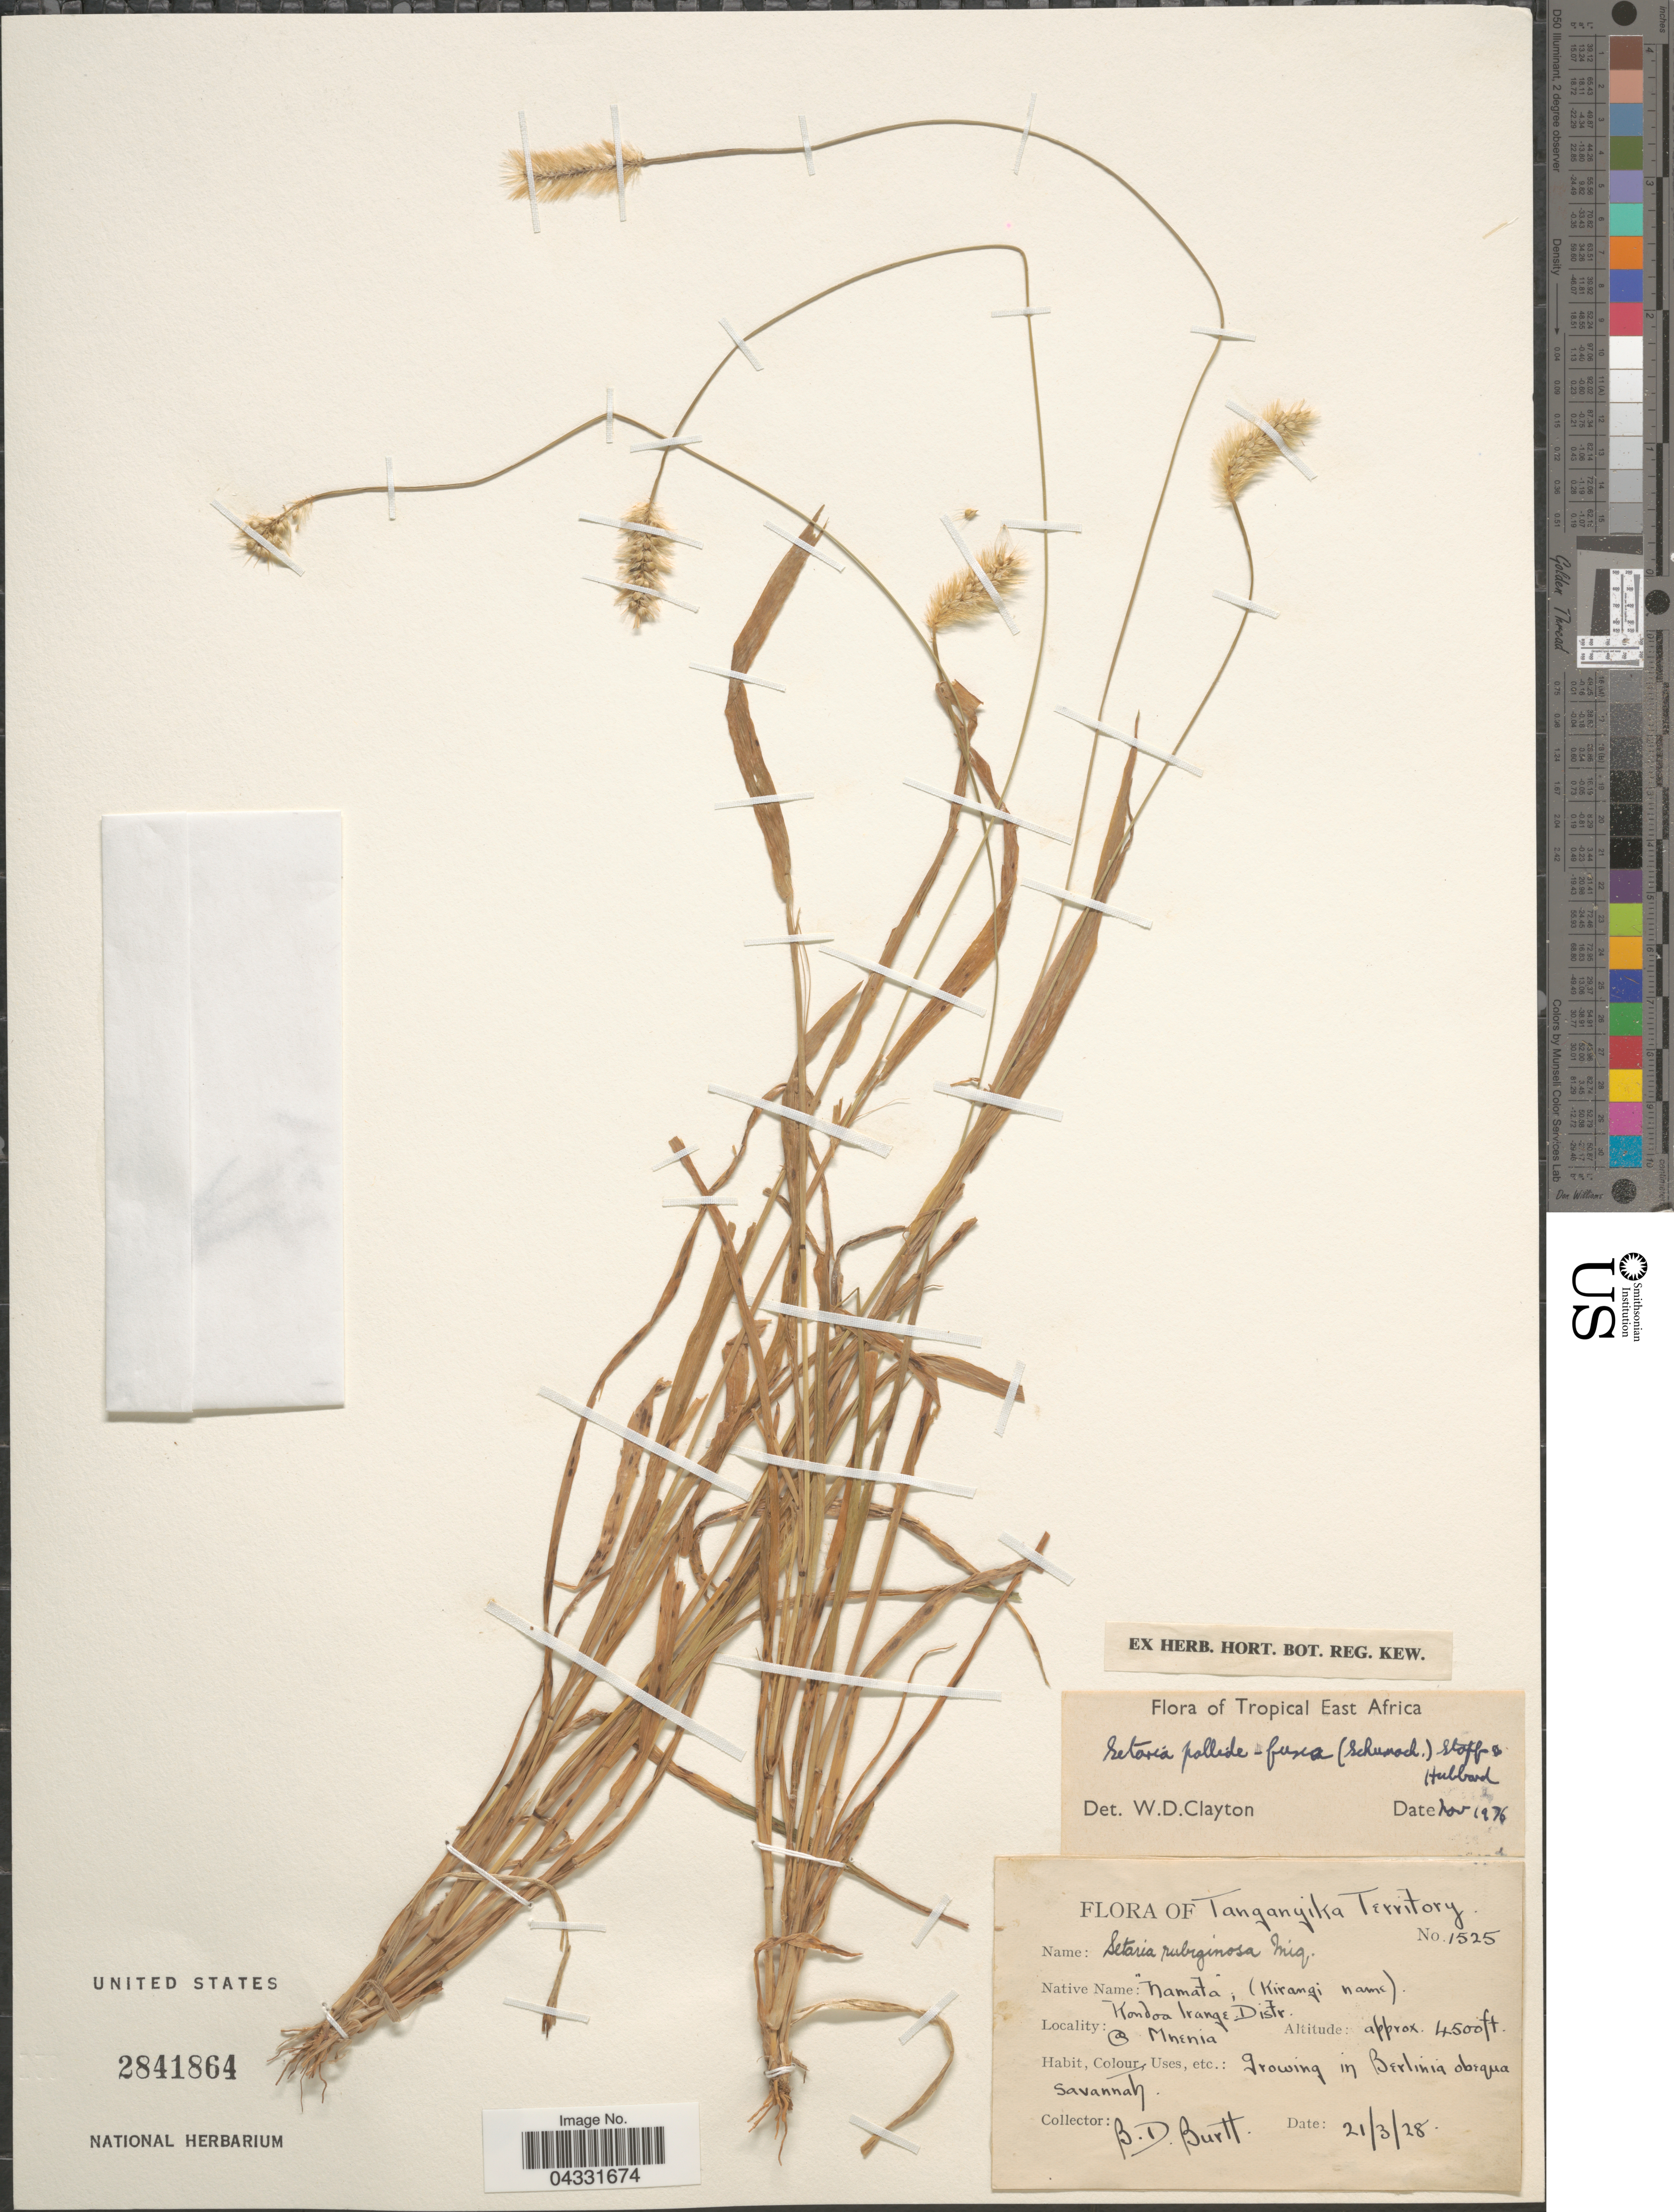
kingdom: Plantae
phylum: Tracheophyta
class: Liliopsida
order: Poales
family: Poaceae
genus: Setaria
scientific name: Setaria pallide-fusca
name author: (Schumach.) Stapf & C.E. Hubb.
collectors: B. D. Burtt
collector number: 1525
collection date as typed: Transcribed d/m/y: 21/3/28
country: Tanzania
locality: Tanganyika Territory. Kondoa Irange Distr. [illegible text] Mnenia.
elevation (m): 1372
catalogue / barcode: US 2841864